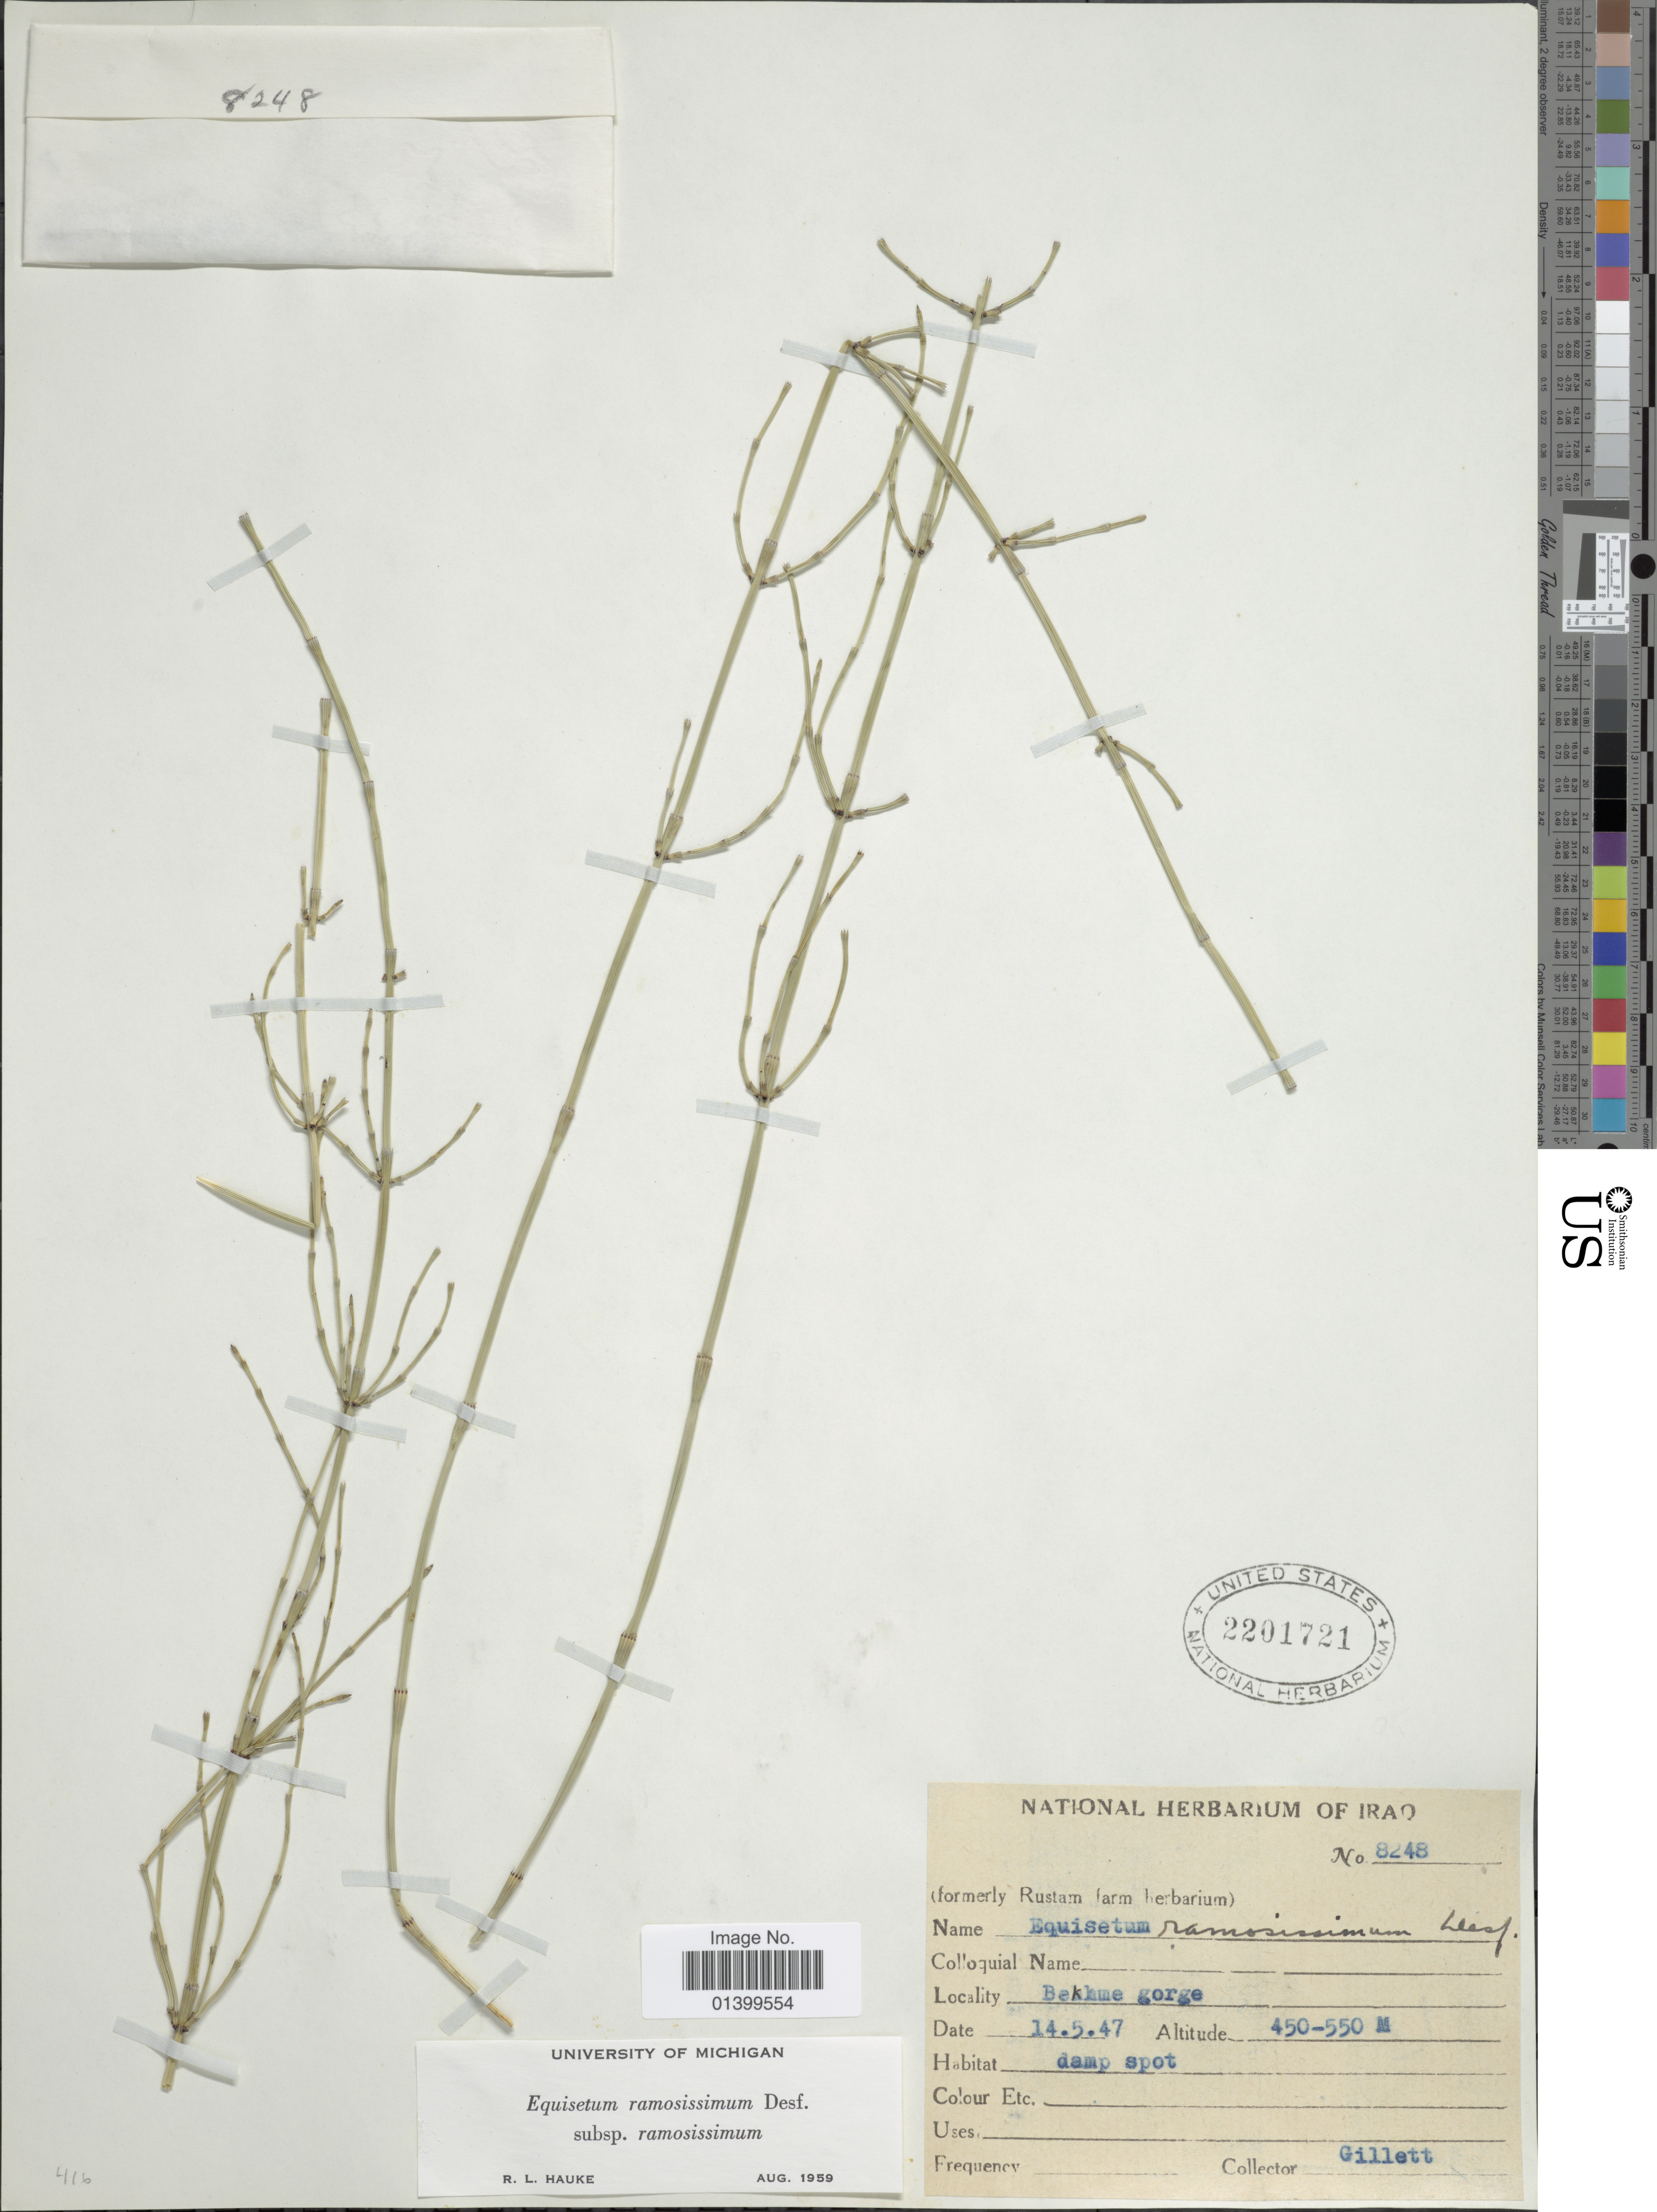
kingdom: Plantae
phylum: Tracheophyta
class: Polypodiopsida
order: Equisetales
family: Equisetaceae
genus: Equisetum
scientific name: Equisetum ramosissimum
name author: Desf.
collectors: Gillett, --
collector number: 8248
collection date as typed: Transcribed d/m/y: 14/5/47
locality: Bekhme gorge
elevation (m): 450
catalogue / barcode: US 2201721